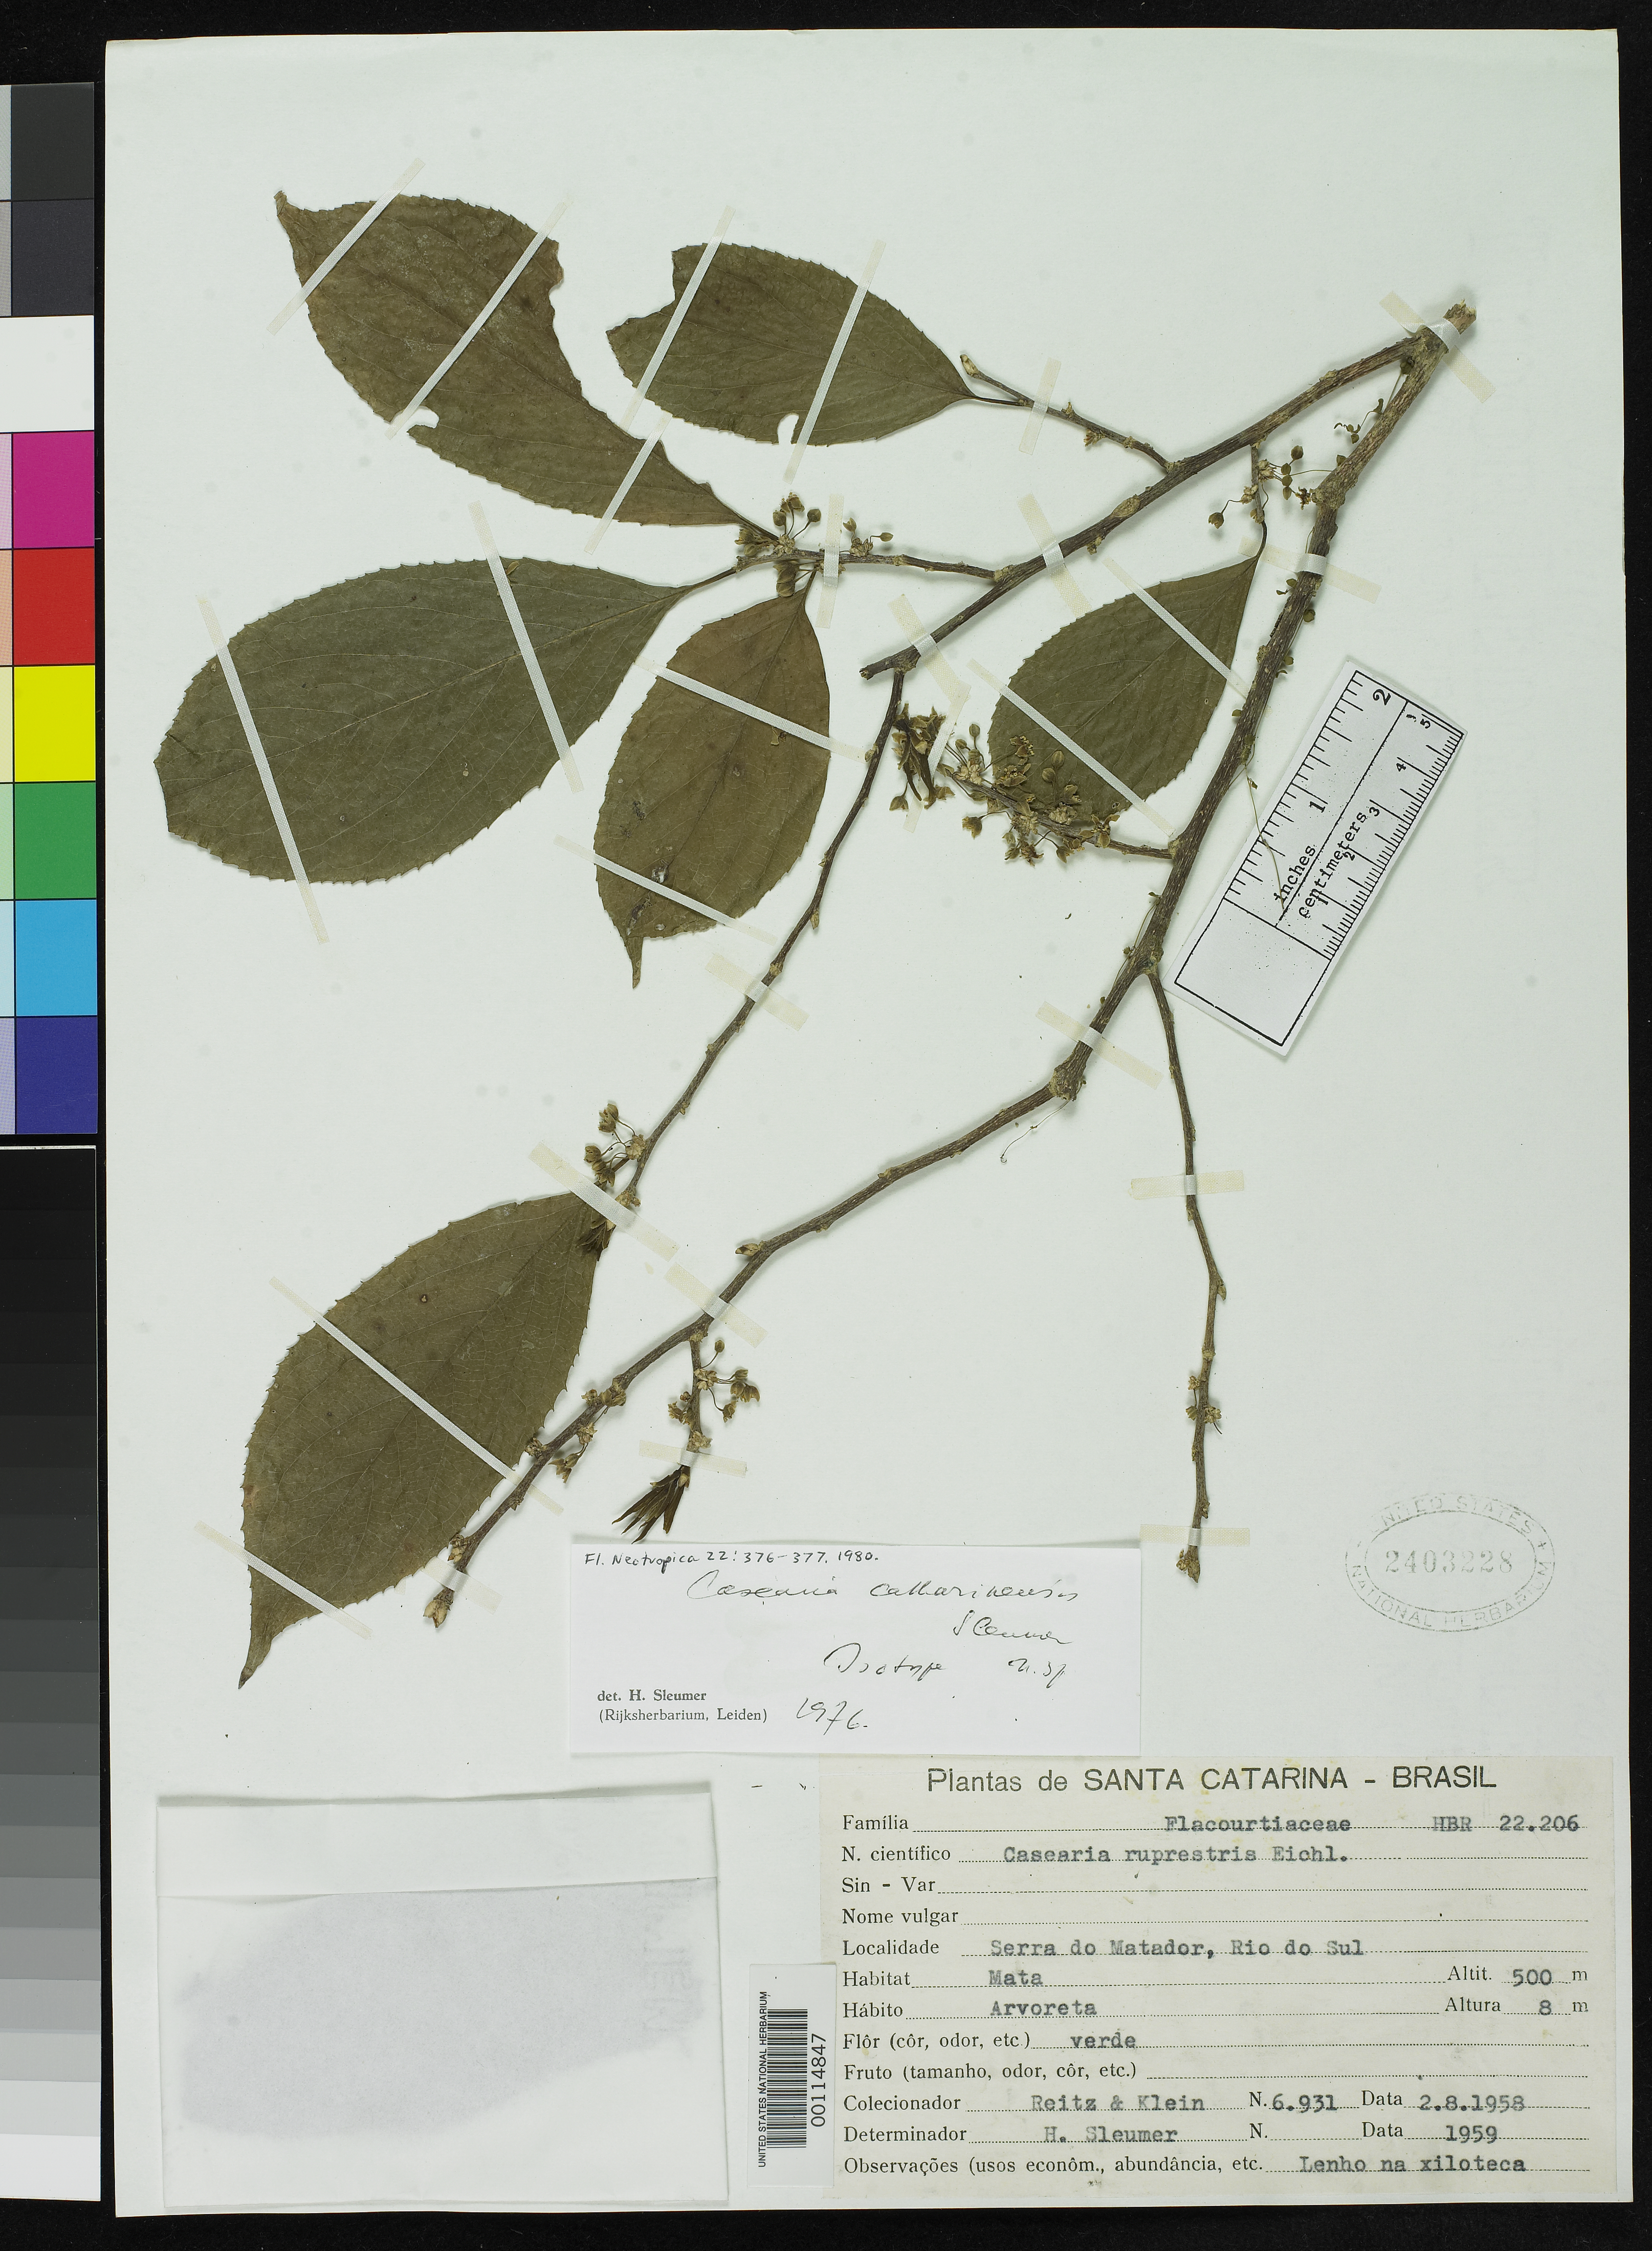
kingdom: Plantae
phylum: Tracheophyta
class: Magnoliopsida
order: Malpighiales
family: Salicaceae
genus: Casearia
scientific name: Casearia catharinensis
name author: Sleumer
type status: Isotype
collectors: R. Reitz & R. M. Klein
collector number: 6931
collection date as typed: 1958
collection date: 1958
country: Brazil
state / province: Santa Catarina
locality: Serra do Matador, Rio do Sul.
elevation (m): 500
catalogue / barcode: US 2403228